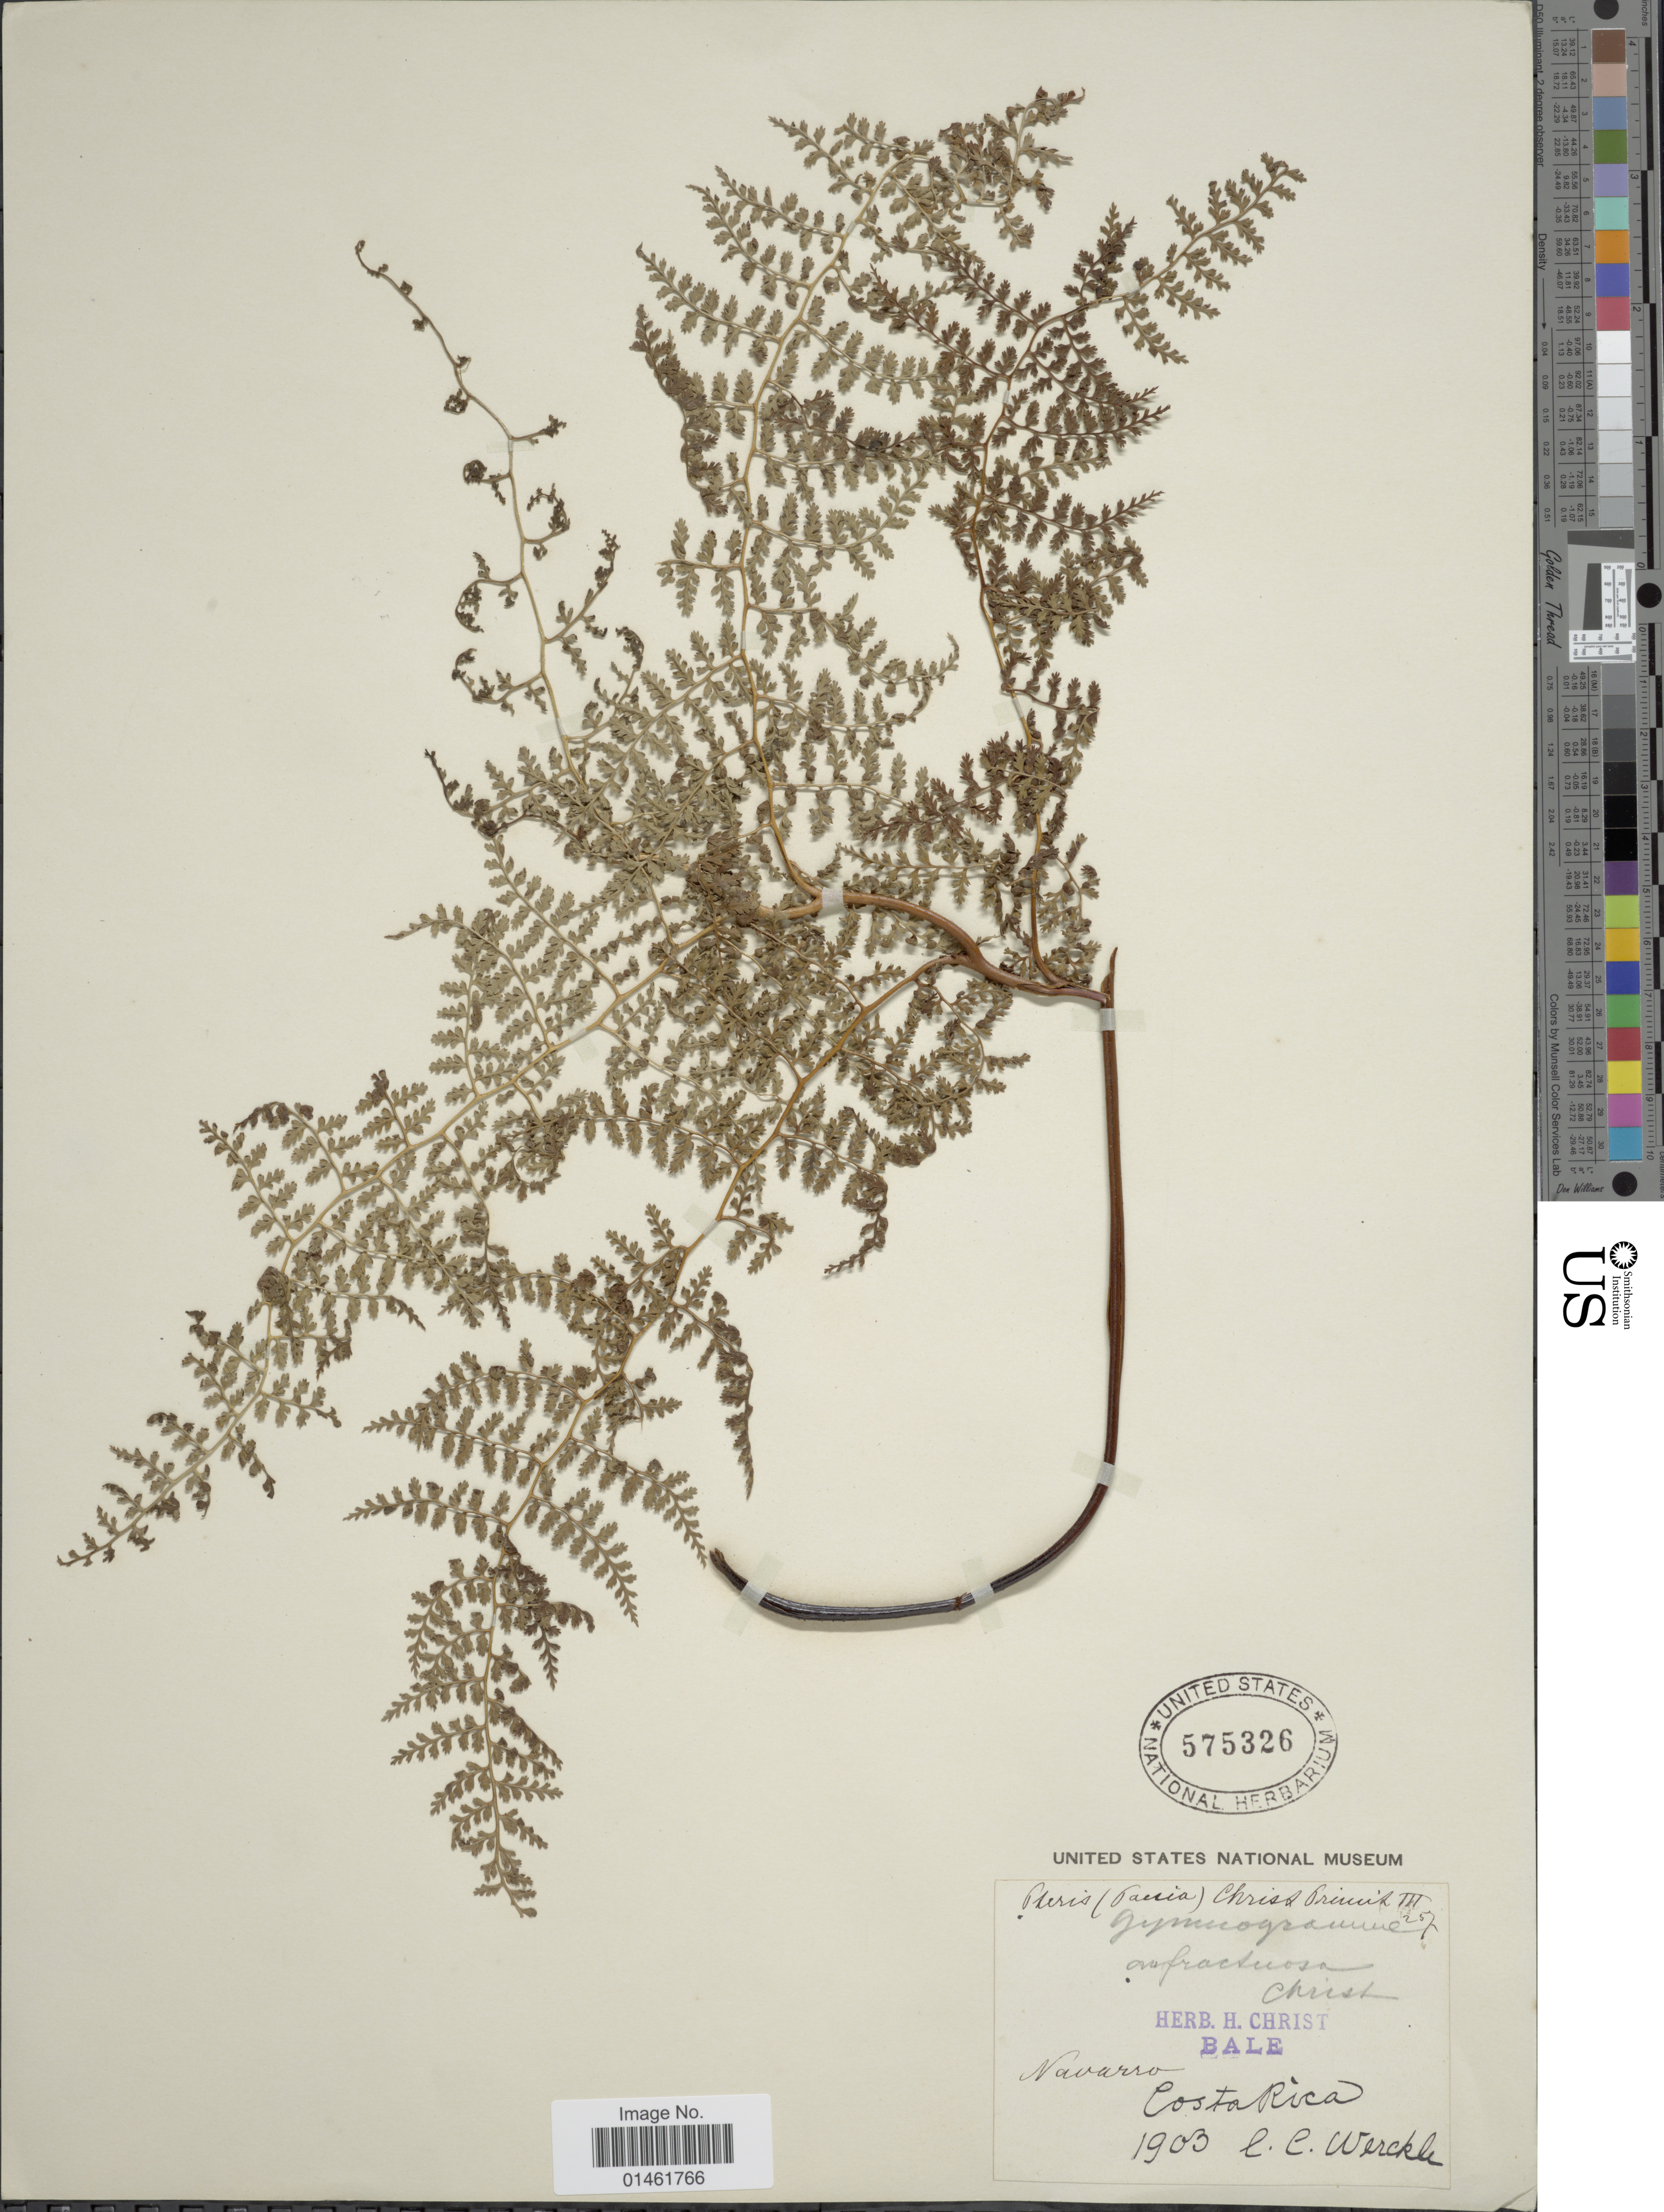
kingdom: Plantae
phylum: Tracheophyta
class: Polypodiopsida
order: Polypodiales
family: Dennstaedtiaceae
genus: Paesia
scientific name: Paesia anfractuosa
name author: (Christ) C. Chr.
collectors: C. C Wercklé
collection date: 1903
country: Costa Rica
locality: Navarro, Costa Rica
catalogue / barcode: US 575326